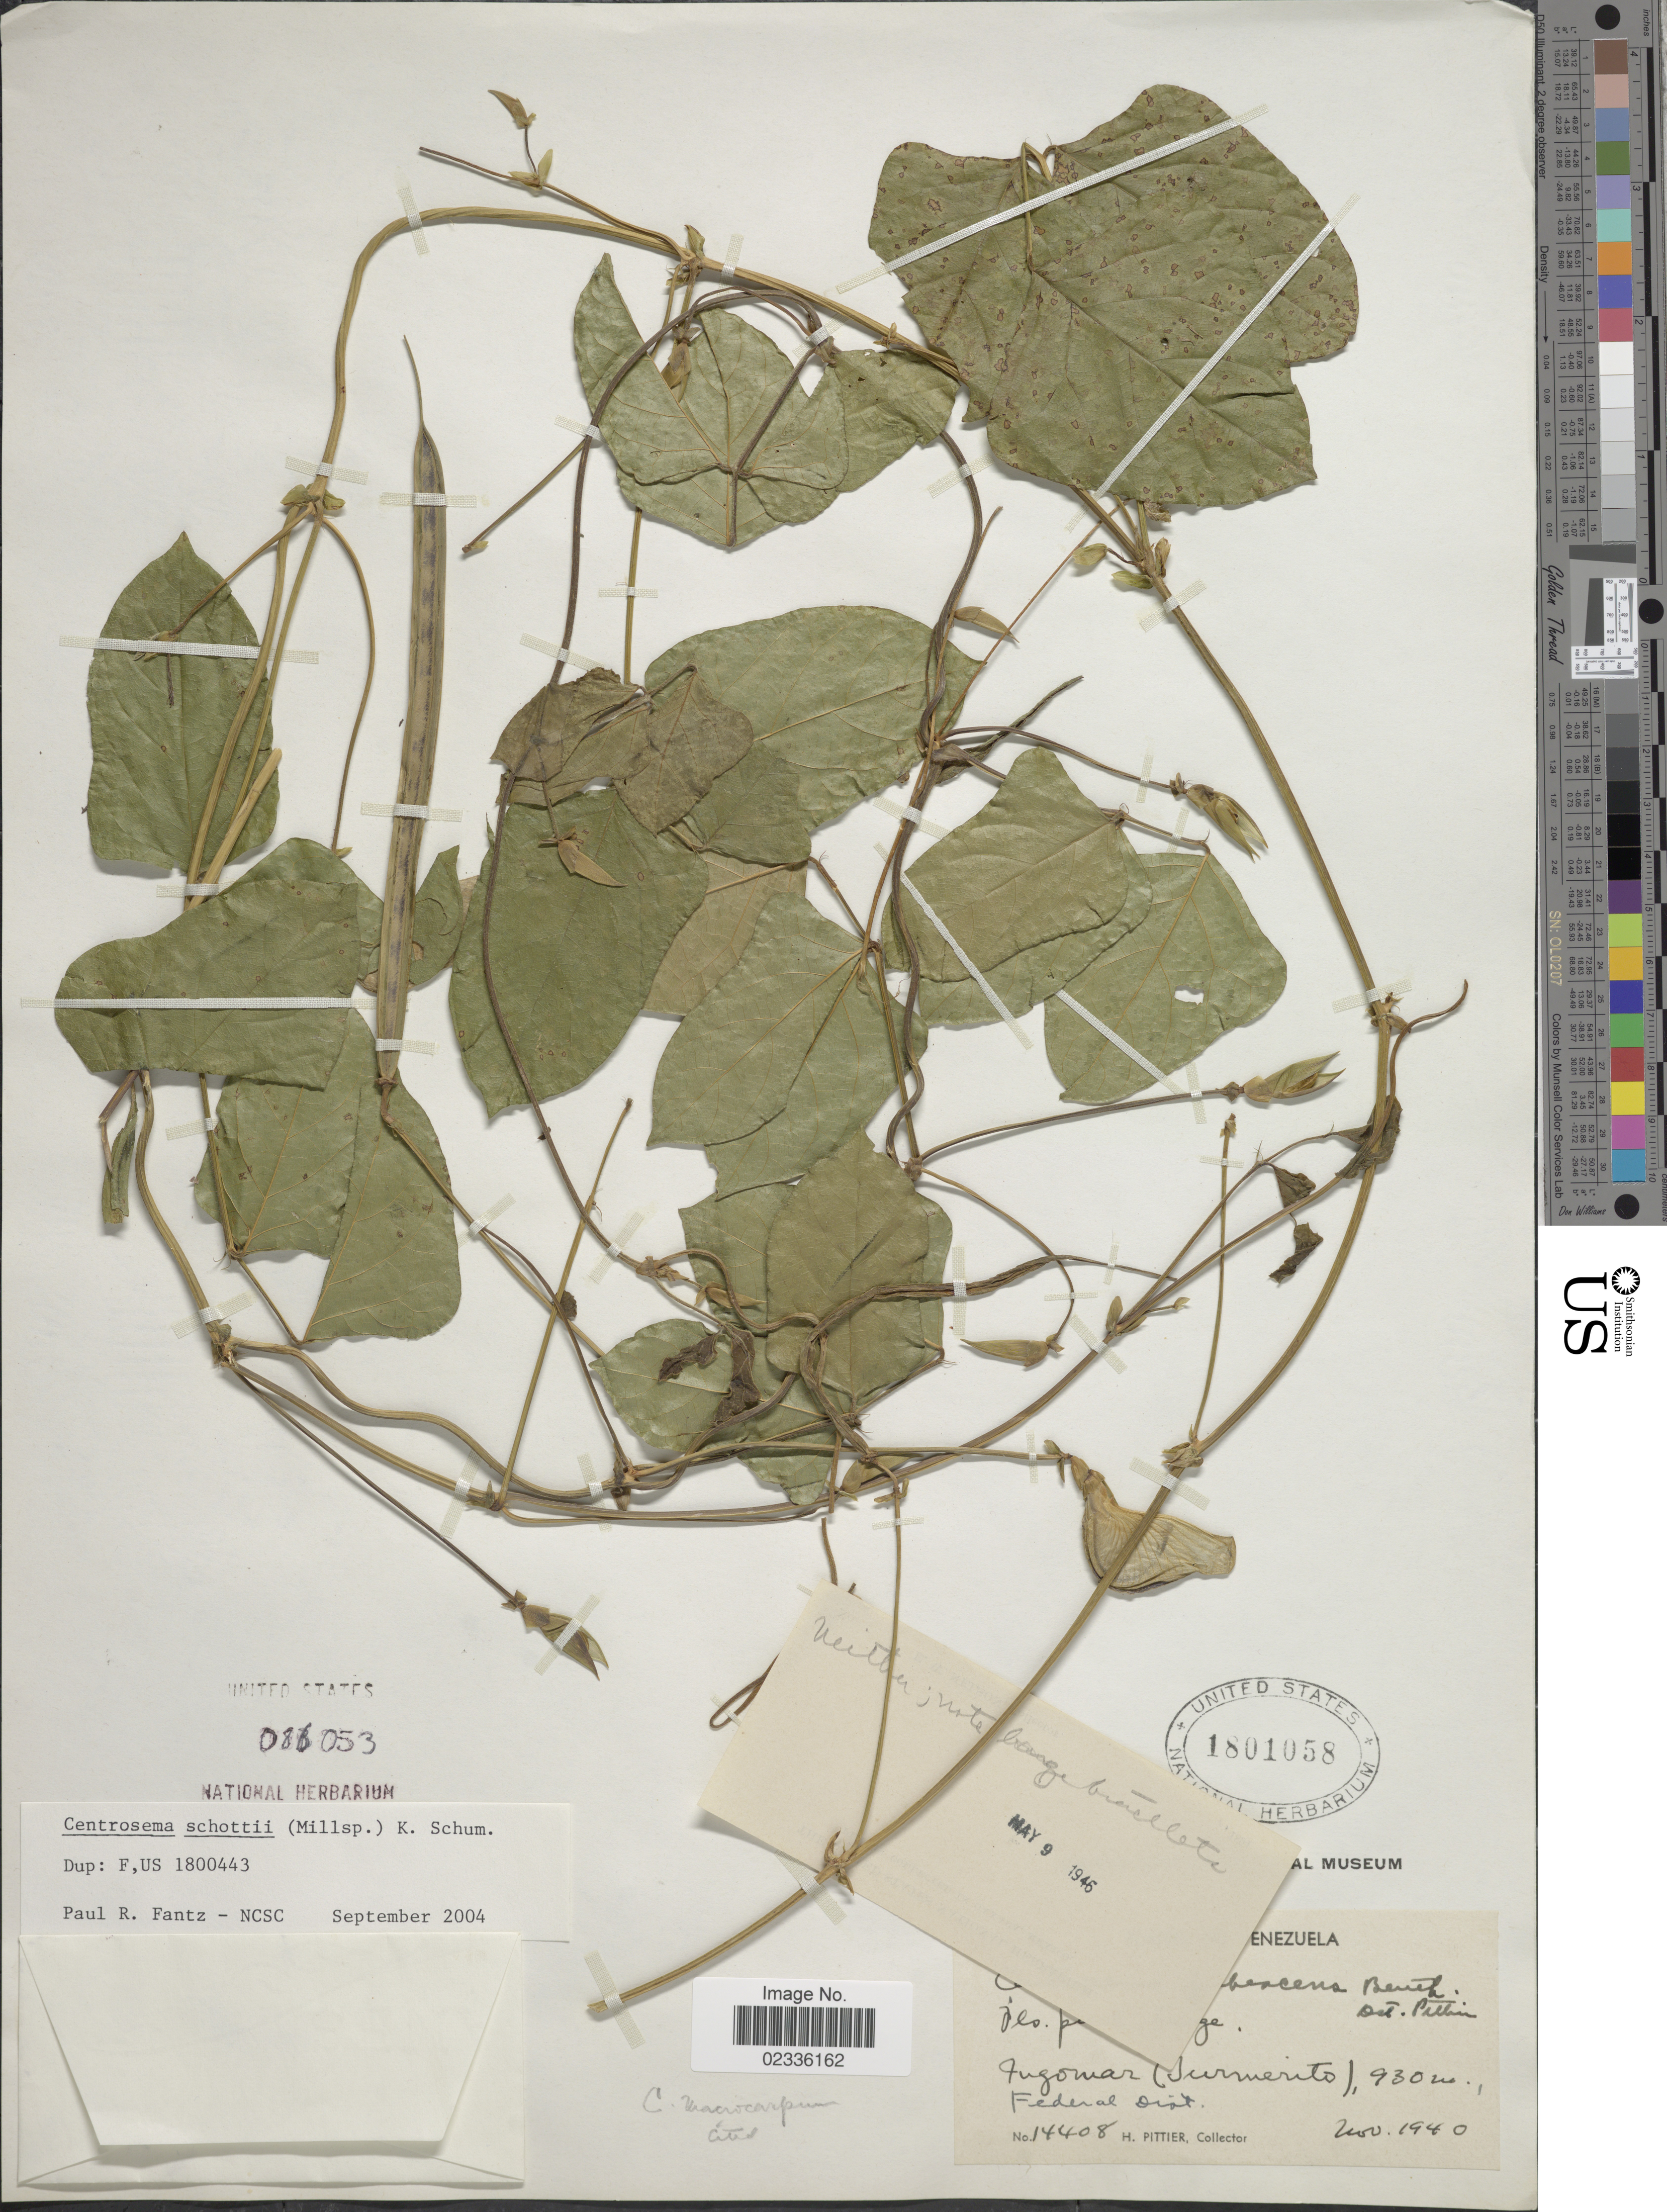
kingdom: Plantae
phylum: Tracheophyta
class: Magnoliopsida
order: Fabales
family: Fabaceae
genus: Centrosema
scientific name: Centrosema schottii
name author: (Millsp.) K. Schum.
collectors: H. F. Pittier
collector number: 14408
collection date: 1940-11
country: Venezuela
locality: Ingomar (Turmerito) Federal Dist.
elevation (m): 930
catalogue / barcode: US 1801058